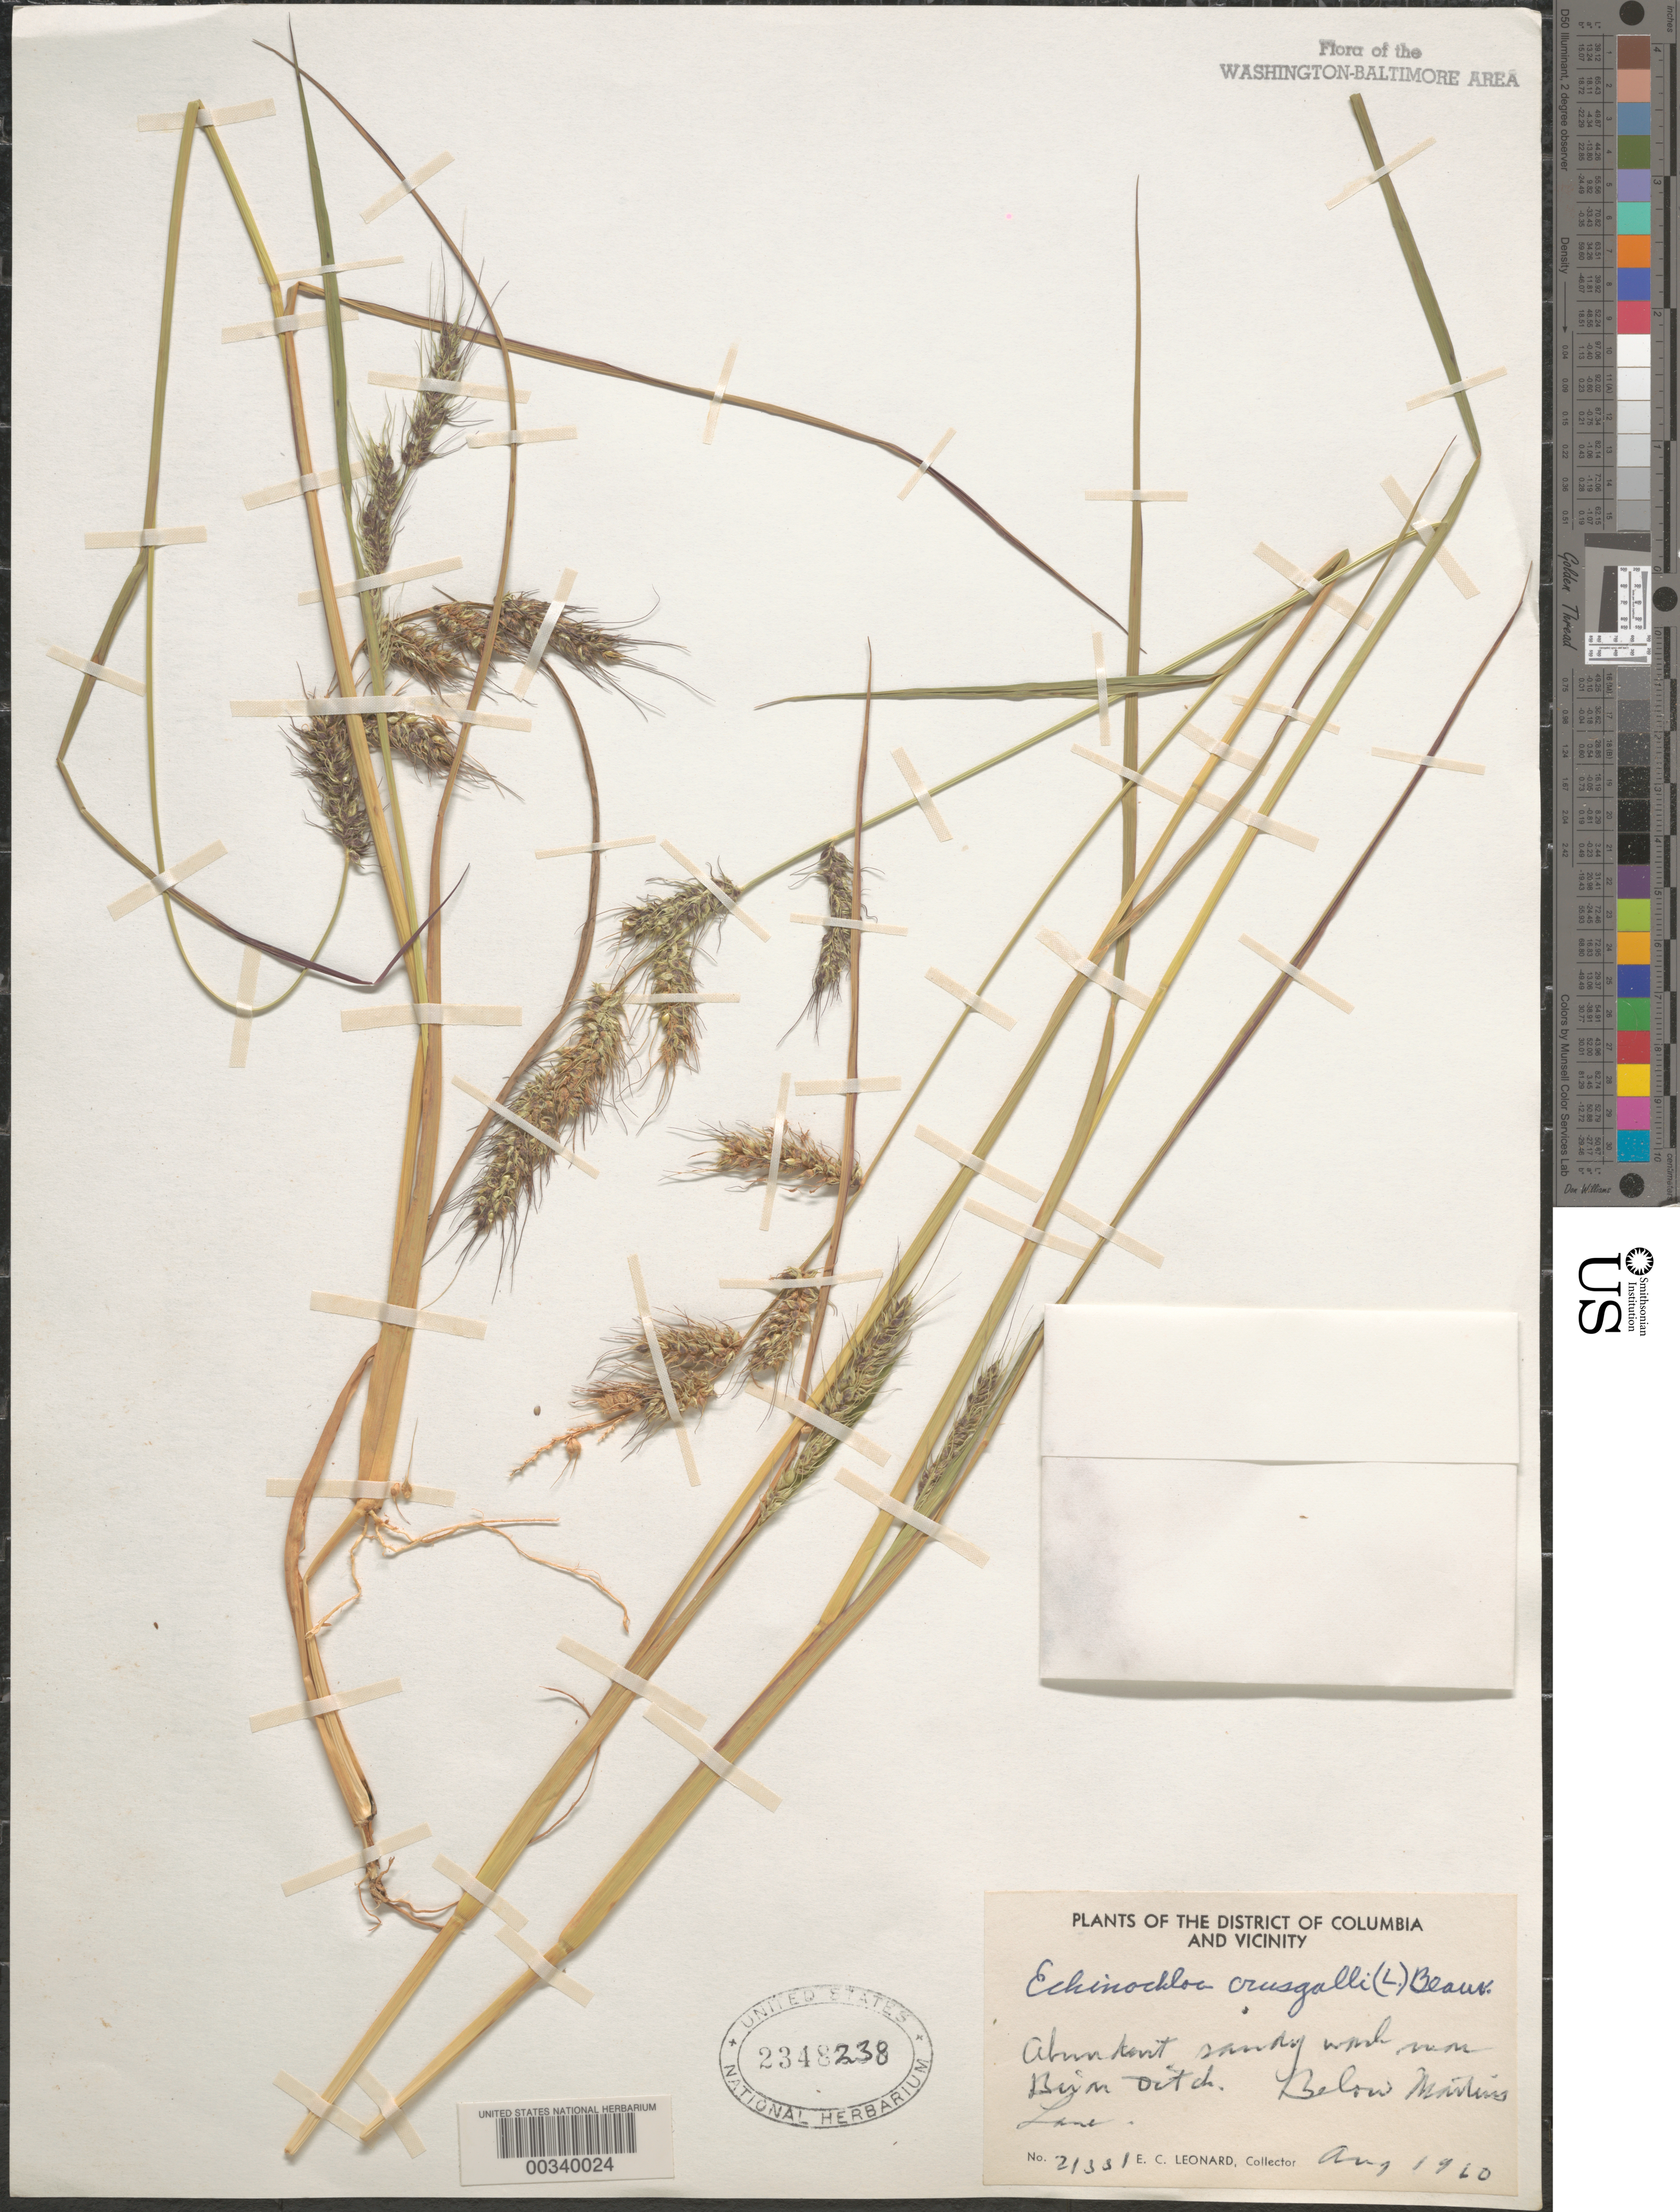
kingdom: Plantae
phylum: Tracheophyta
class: Liliopsida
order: Poales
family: Poaceae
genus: Echinochloa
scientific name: Echinochloa crus-galli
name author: (L.) P. Beauv.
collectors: E. C. Leonard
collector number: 21331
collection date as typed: Aug 1960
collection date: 1960-08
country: United States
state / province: Maryland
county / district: Prince George's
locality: Briar Ditch below Martins Lane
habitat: Sandy woods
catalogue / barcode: US 2348238